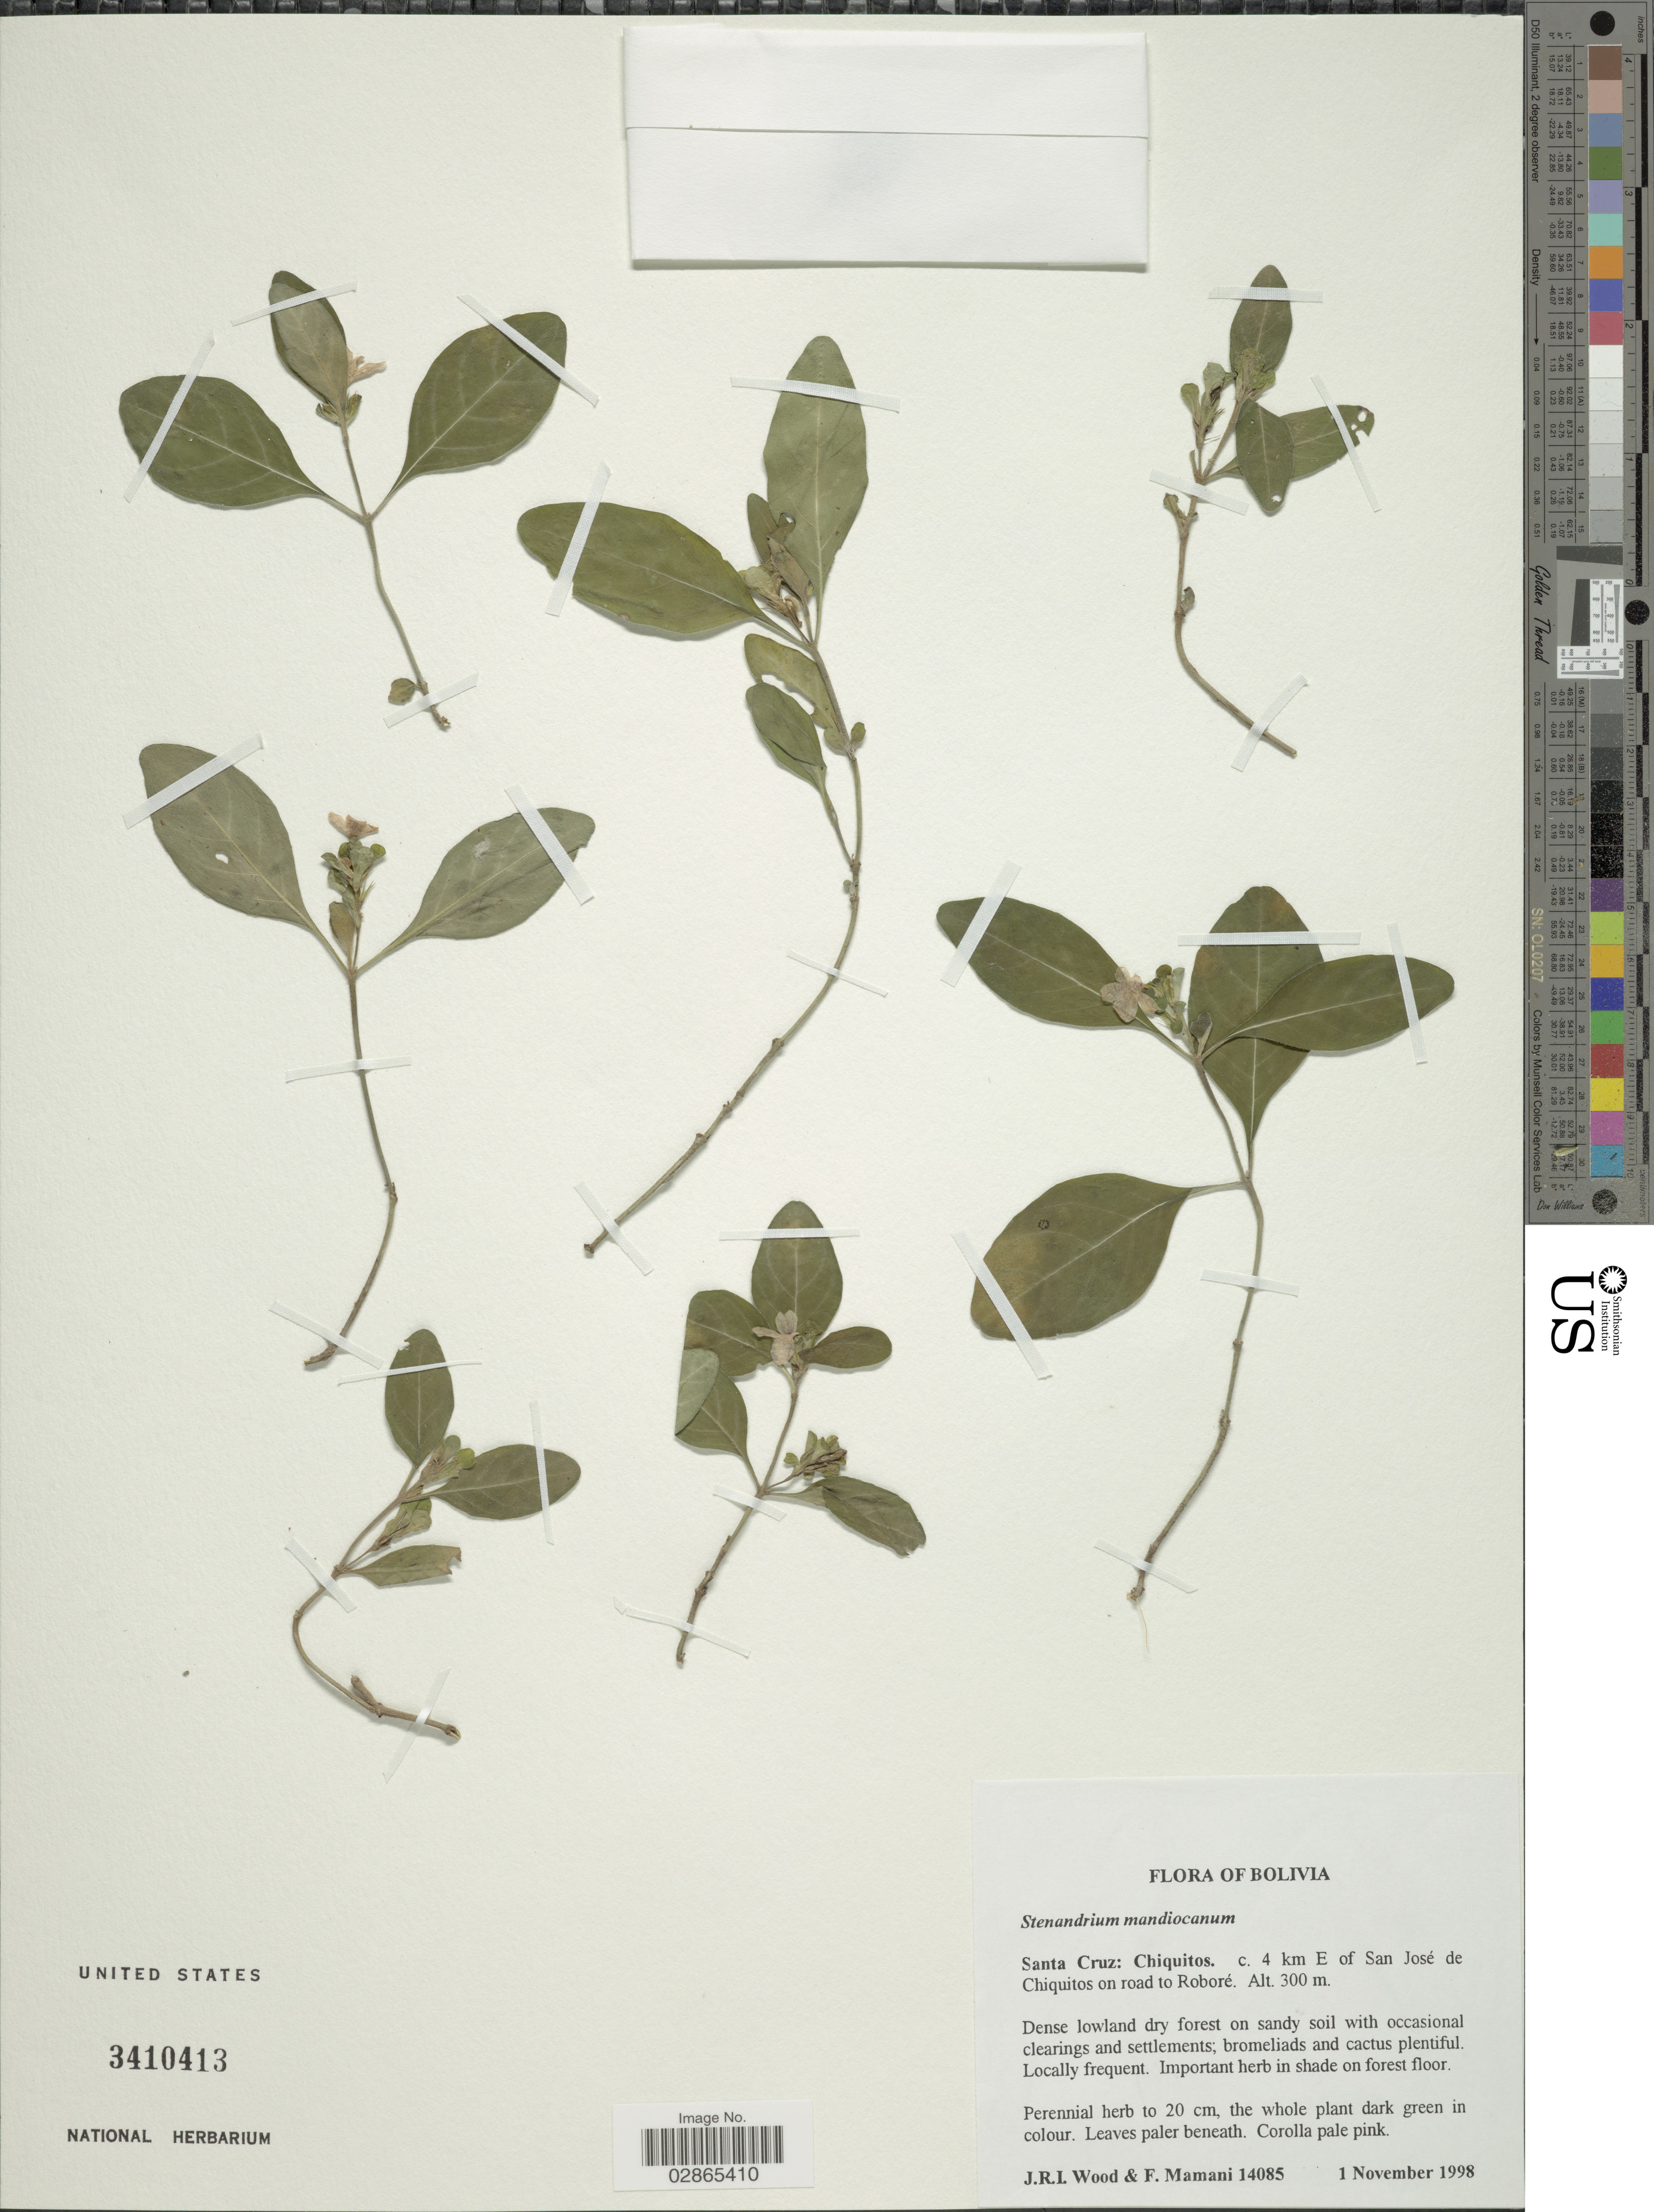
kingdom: Plantae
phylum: Tracheophyta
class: Magnoliopsida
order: Lamiales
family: Acanthaceae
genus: Stenandrium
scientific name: Stenandrium mandioccanum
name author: Nees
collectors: J. R. I. Wood & F. Mamani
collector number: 14085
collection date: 1998-11-01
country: Bolivia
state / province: Santa Cruz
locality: Chiquitos, c. 4 km E of San José de Chiquitos on road to Roboré.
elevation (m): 300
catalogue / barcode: US 3410413